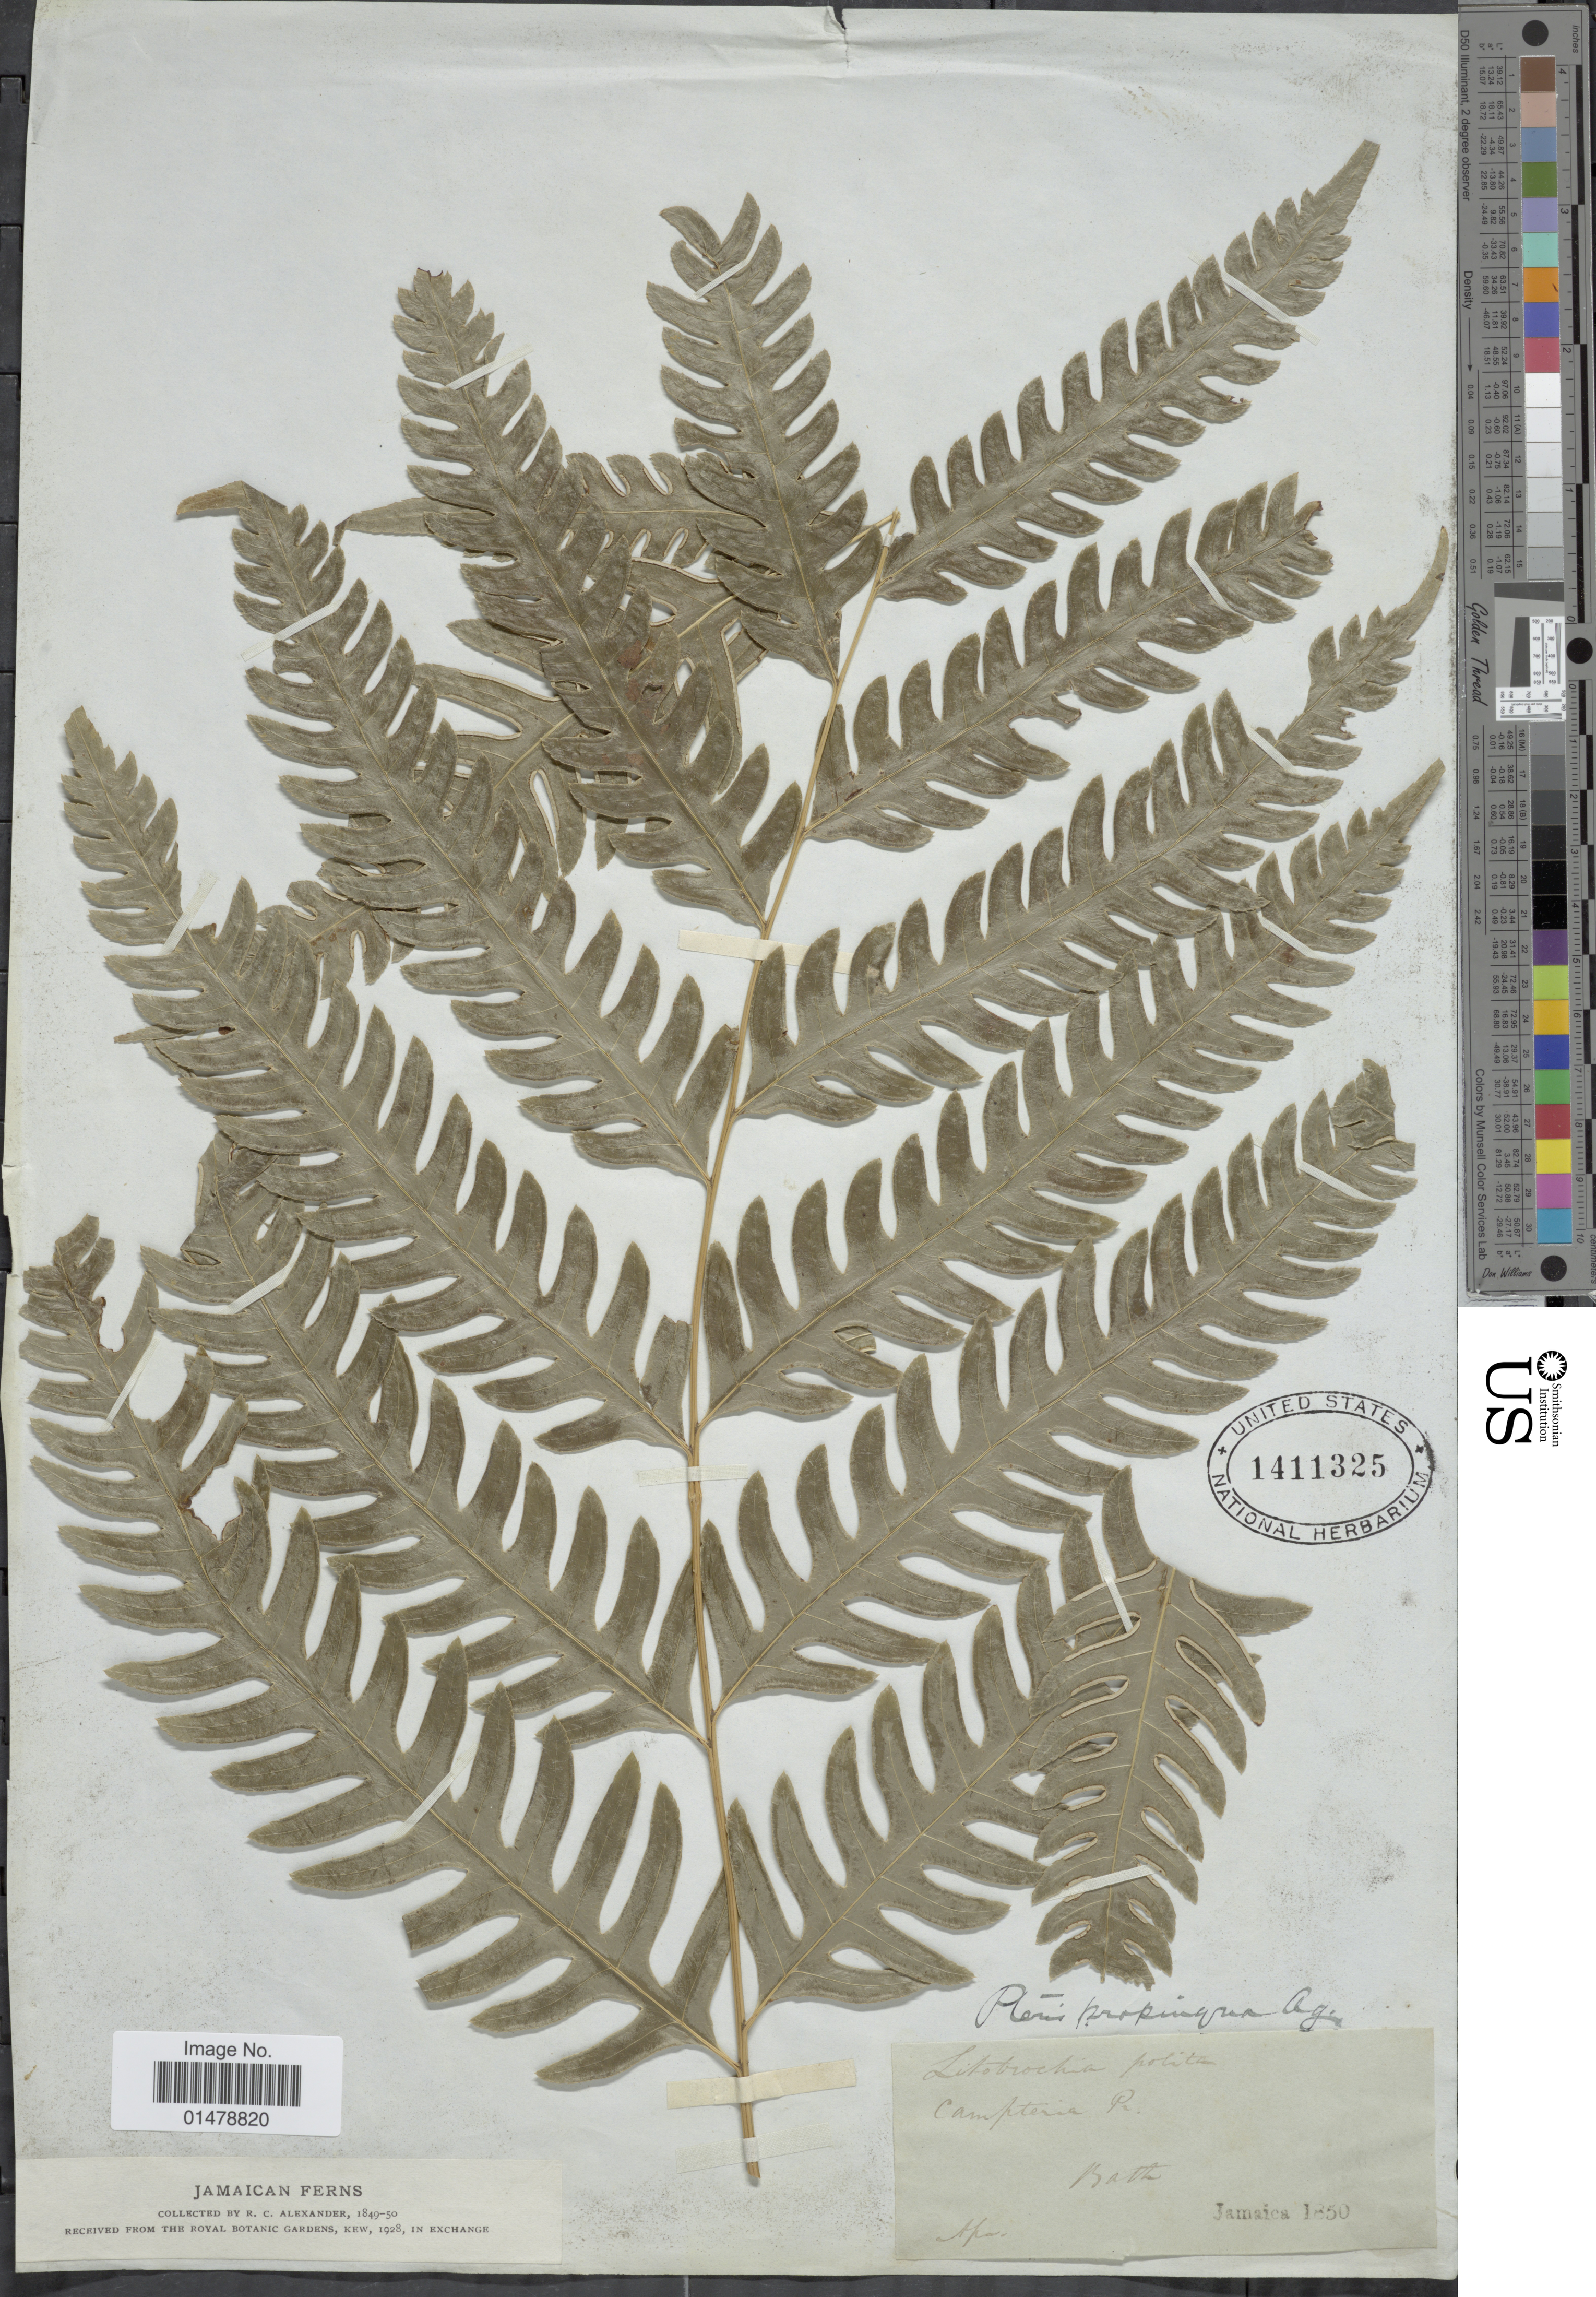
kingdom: Plantae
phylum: Tracheophyta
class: Polypodiopsida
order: Polypodiales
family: Pteridaceae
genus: Pteris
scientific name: Pteris propinqua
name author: J. Agardh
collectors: R. C. Alexander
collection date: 1850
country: Jamaica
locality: Bath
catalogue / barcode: US 1411325